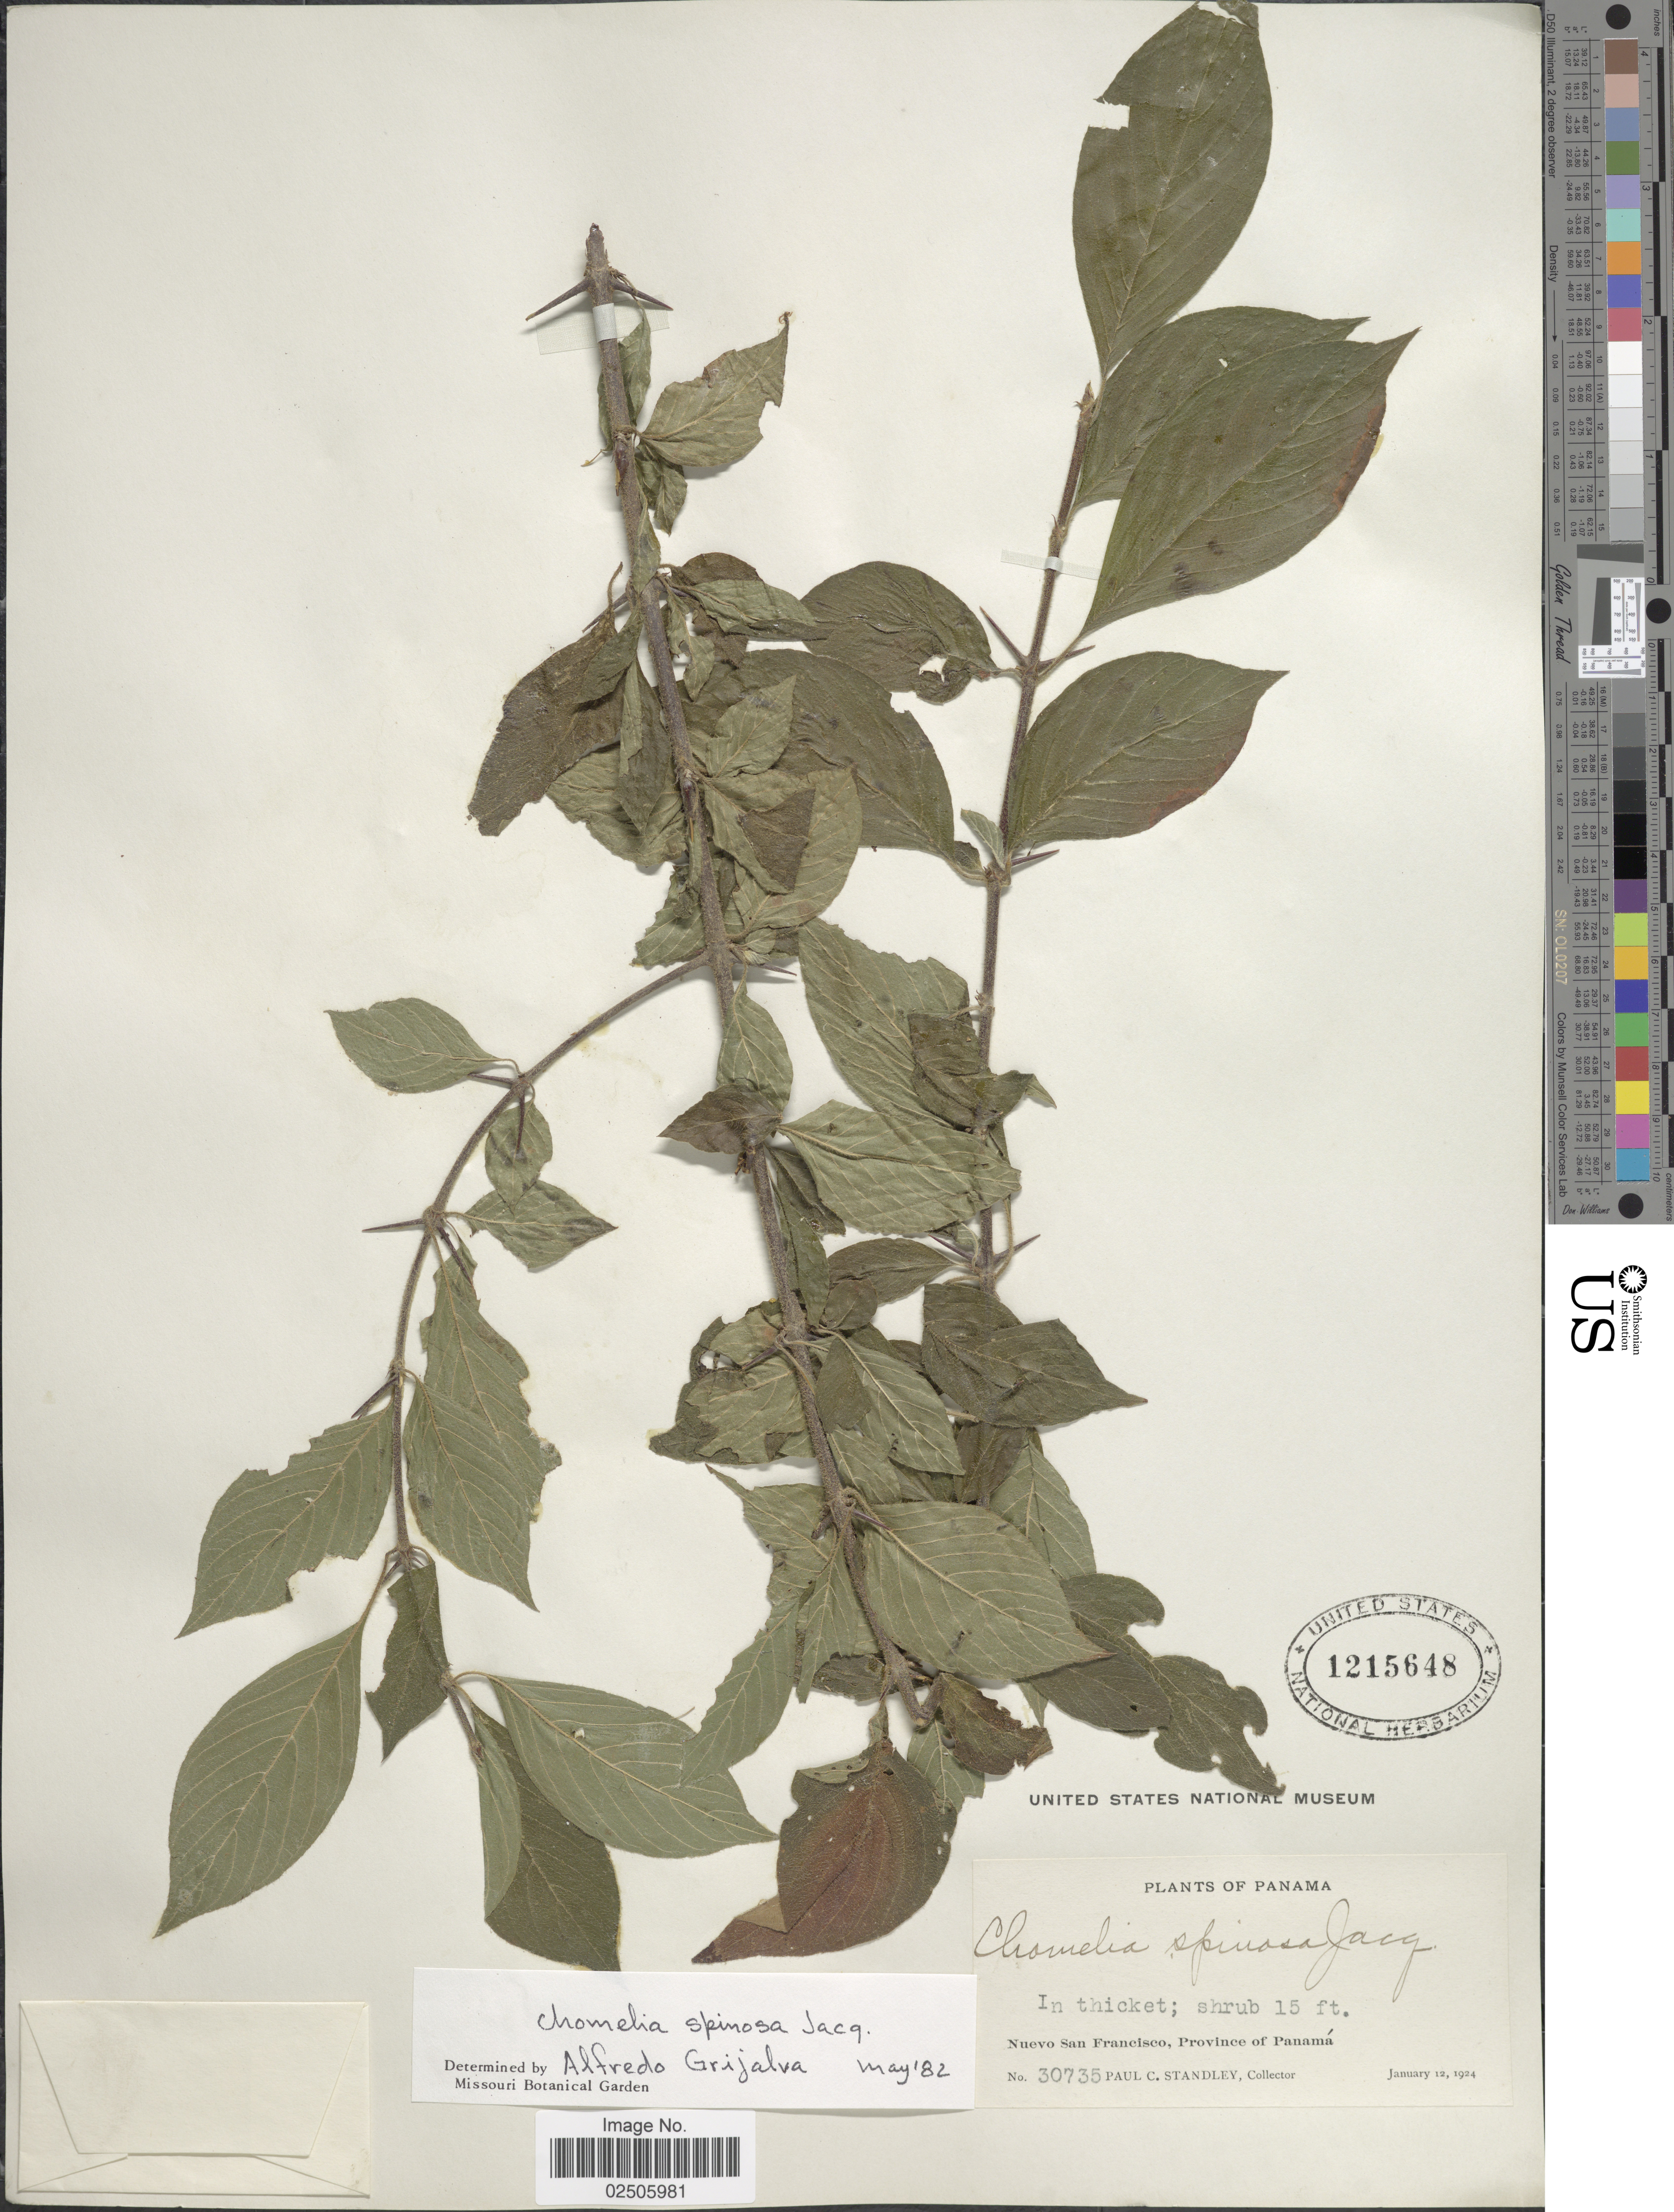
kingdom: Plantae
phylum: Tracheophyta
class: Magnoliopsida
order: Gentianales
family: Rubiaceae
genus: Chomelia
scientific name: Chomelia spinosa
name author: Jacq.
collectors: P. C. Standley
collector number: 30735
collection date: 1924-01-12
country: Panama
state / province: Panamá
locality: Nuevo San Francisco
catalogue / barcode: US 1215648